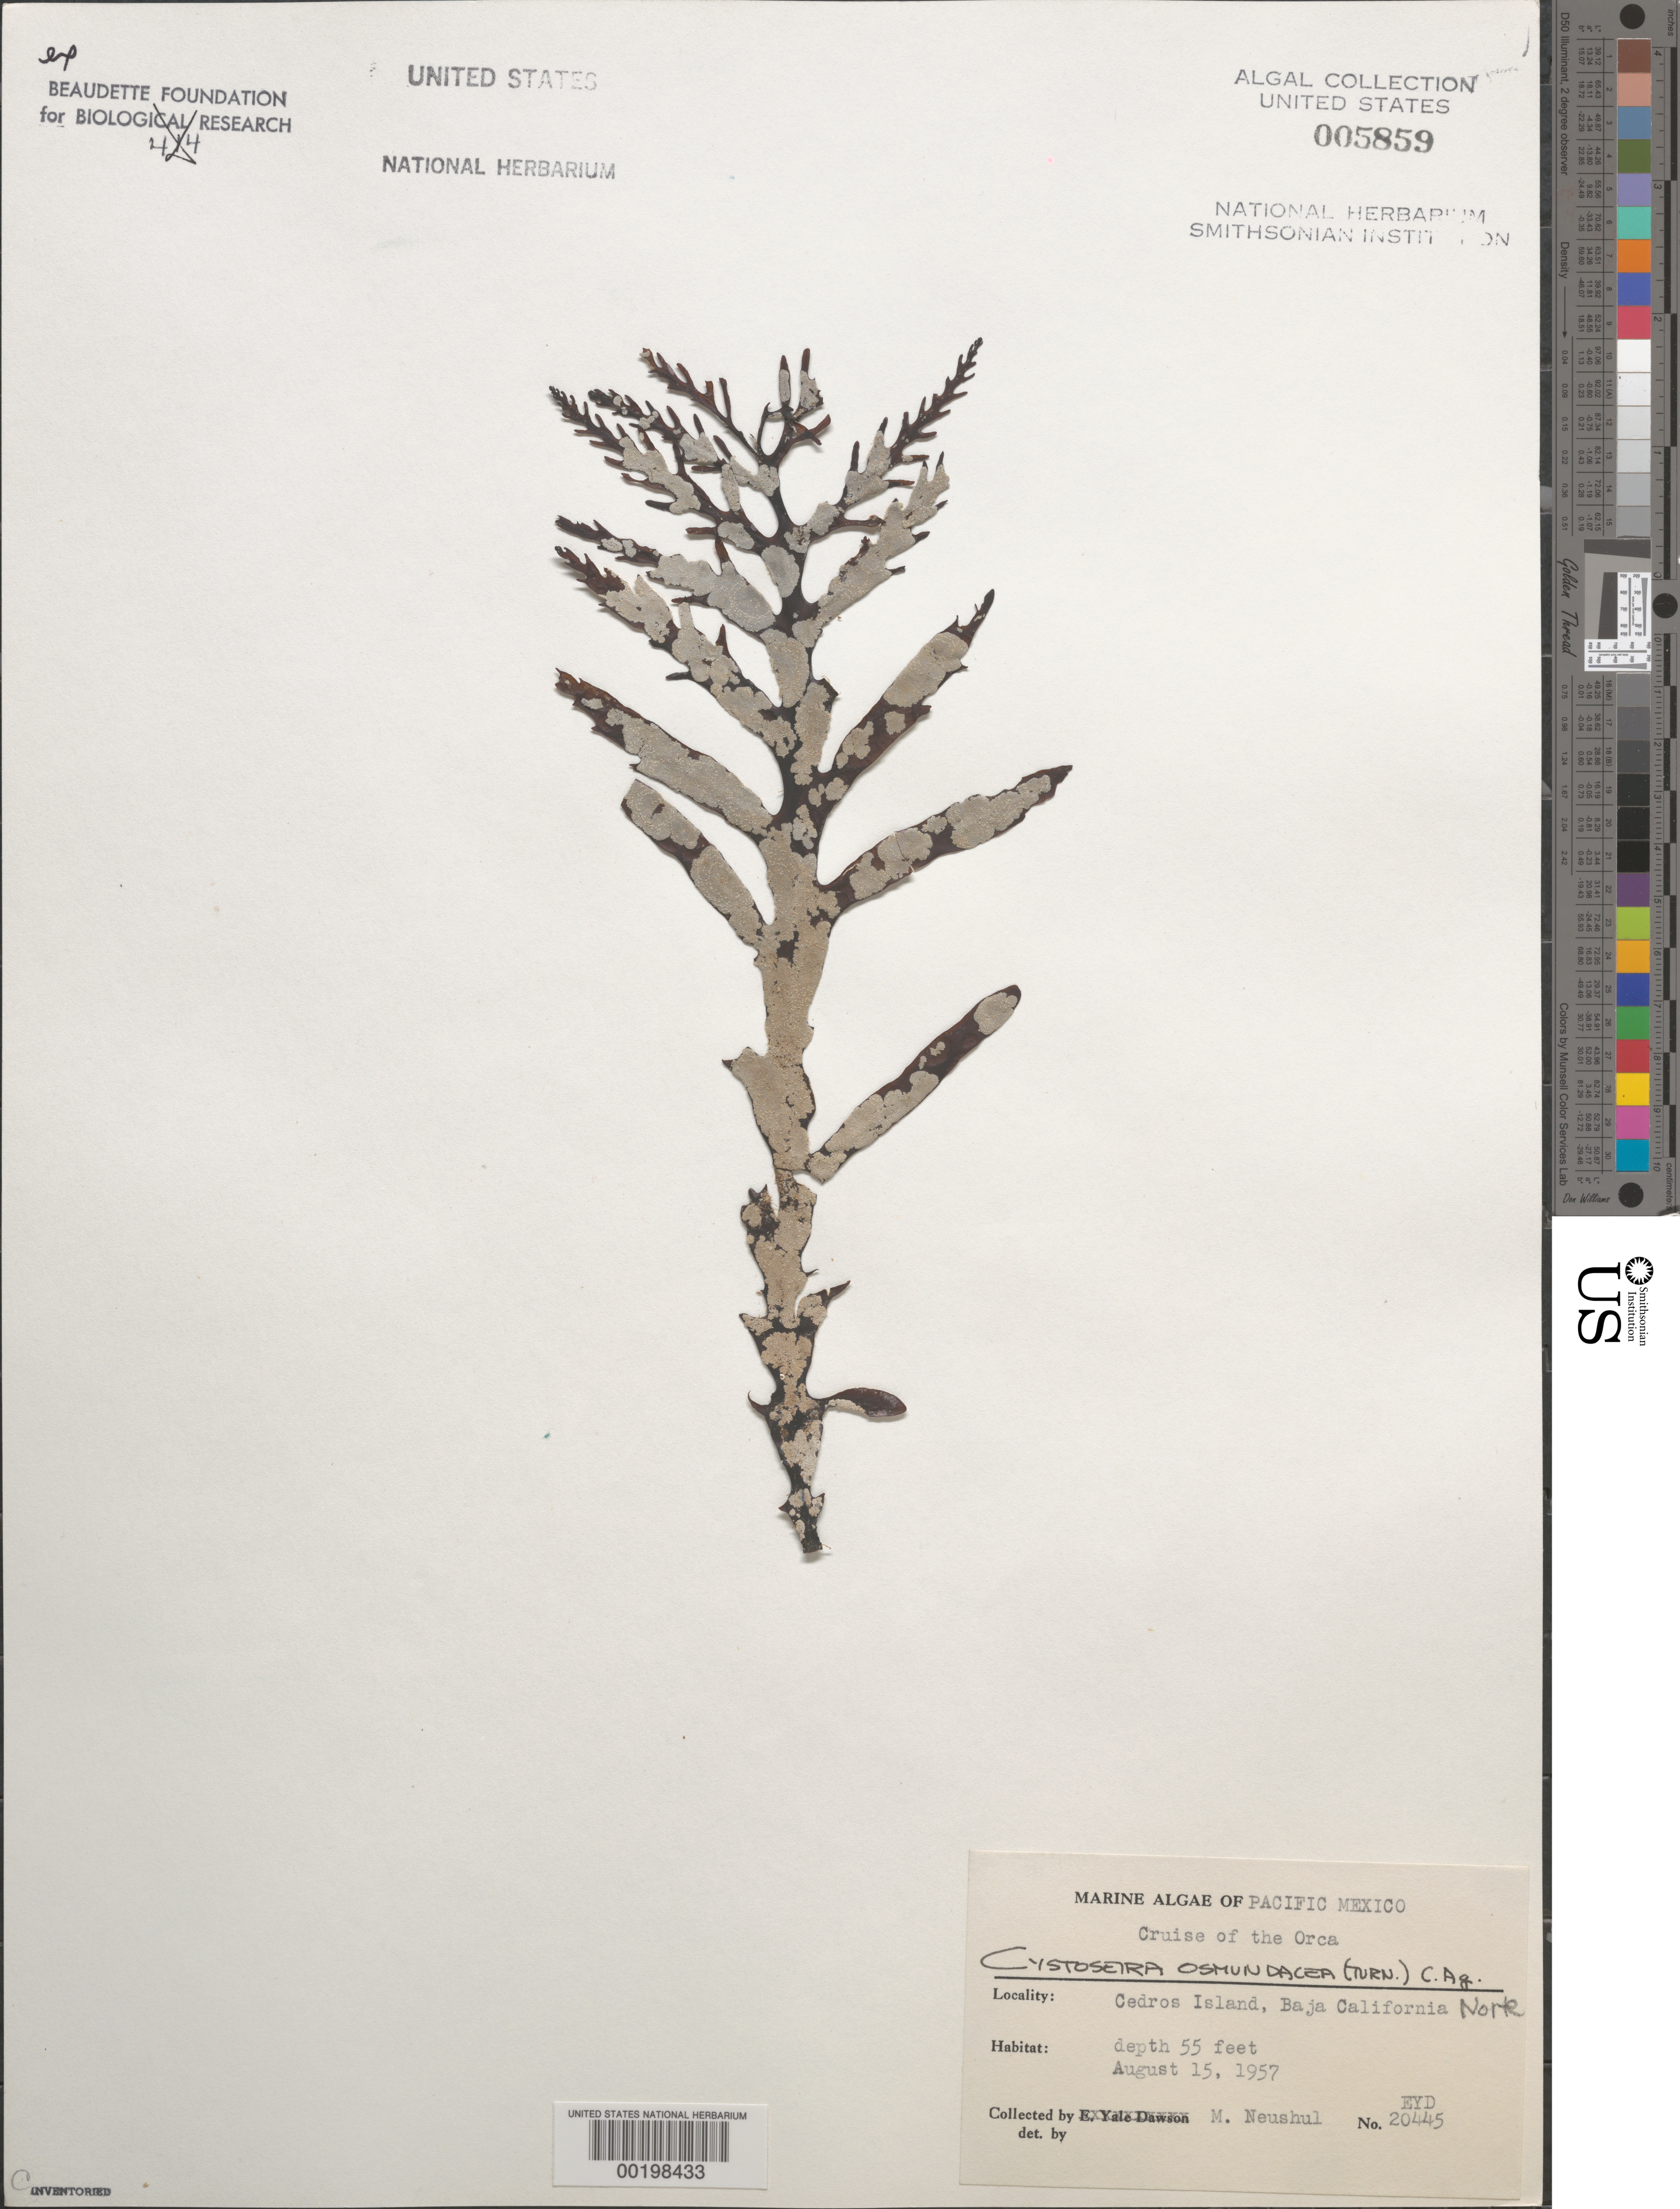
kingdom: Chromista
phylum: Ochrophyta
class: Phaeophyceae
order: Fucales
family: Sargassaceae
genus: Cystoseira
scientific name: Cystoseira osmundacea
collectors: M. Neushul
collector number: EYD 20445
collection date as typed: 15 Aug 1957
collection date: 1957-08-15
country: Mexico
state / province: Baja California Norte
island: Isla Cedros (Cedros Island)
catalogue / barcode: US 5859